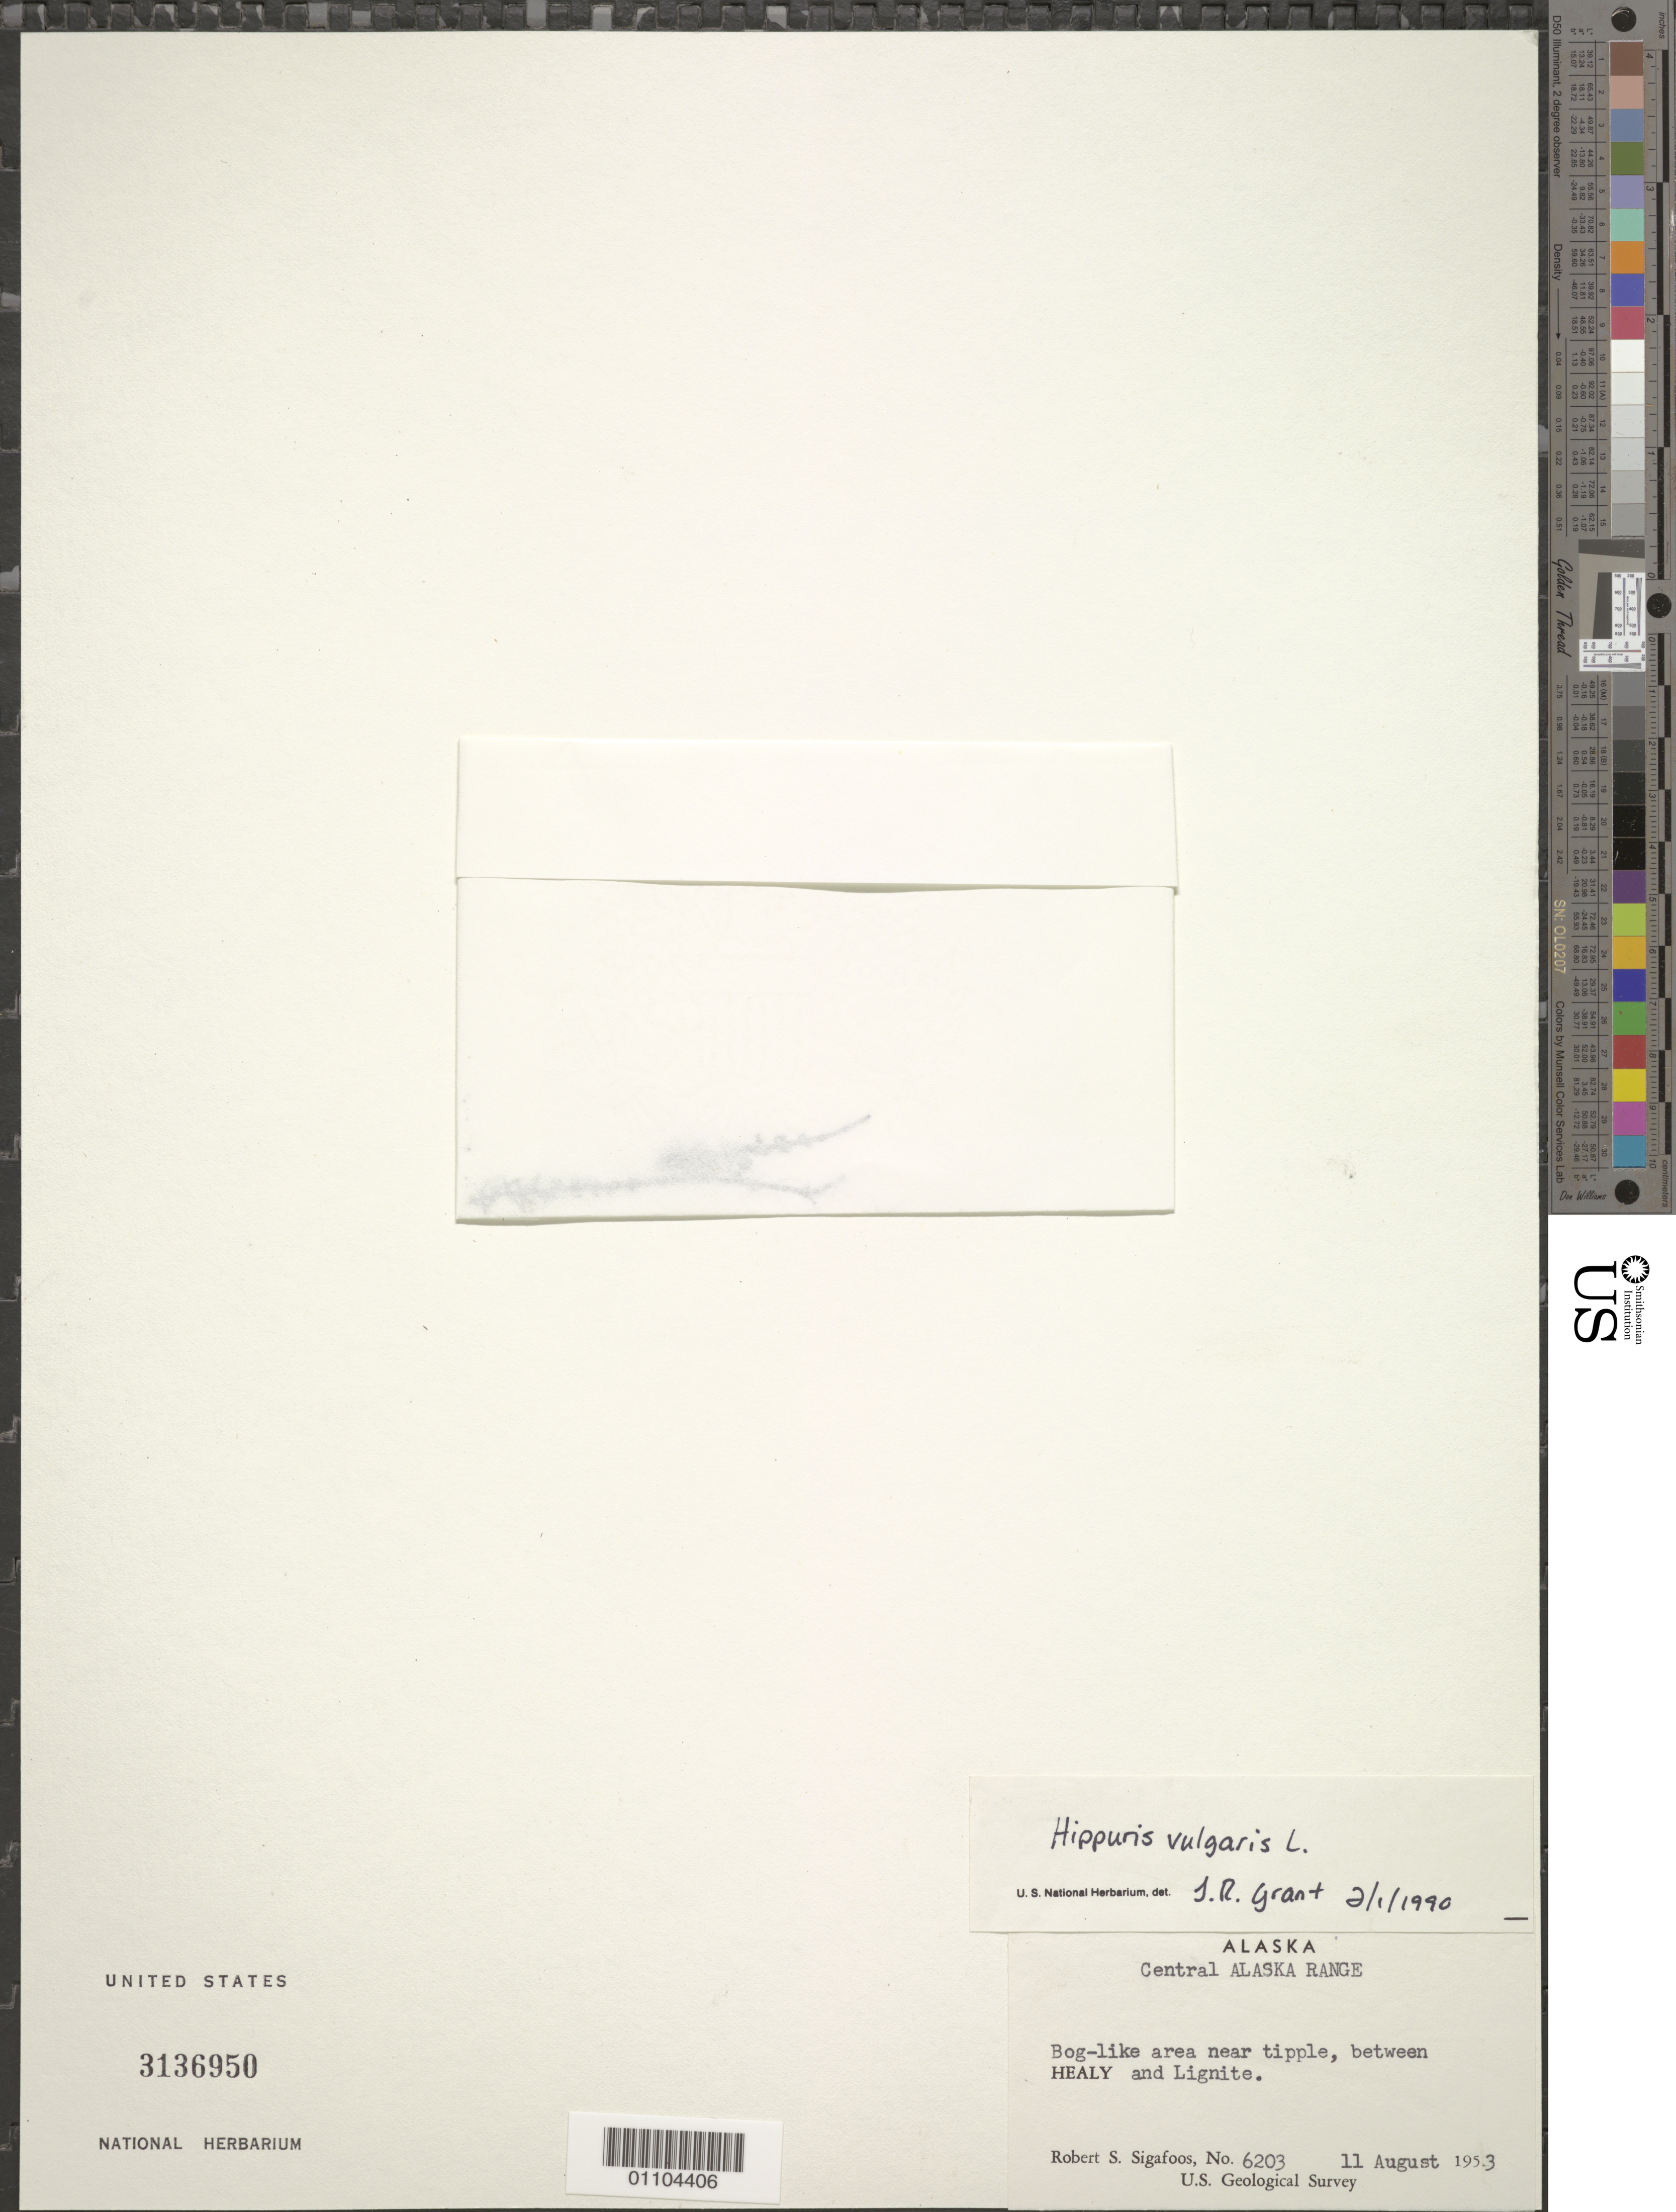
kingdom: Plantae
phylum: Tracheophyta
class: Magnoliopsida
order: Lamiales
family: Plantaginaceae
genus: Hippuris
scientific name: Hippuris vulgaris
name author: L.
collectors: R. Sigafoos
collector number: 6203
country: United States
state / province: Alaska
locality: Central Alaska range, Near tipple, between Healy and Lignite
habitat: Bog like area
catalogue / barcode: US 3136950